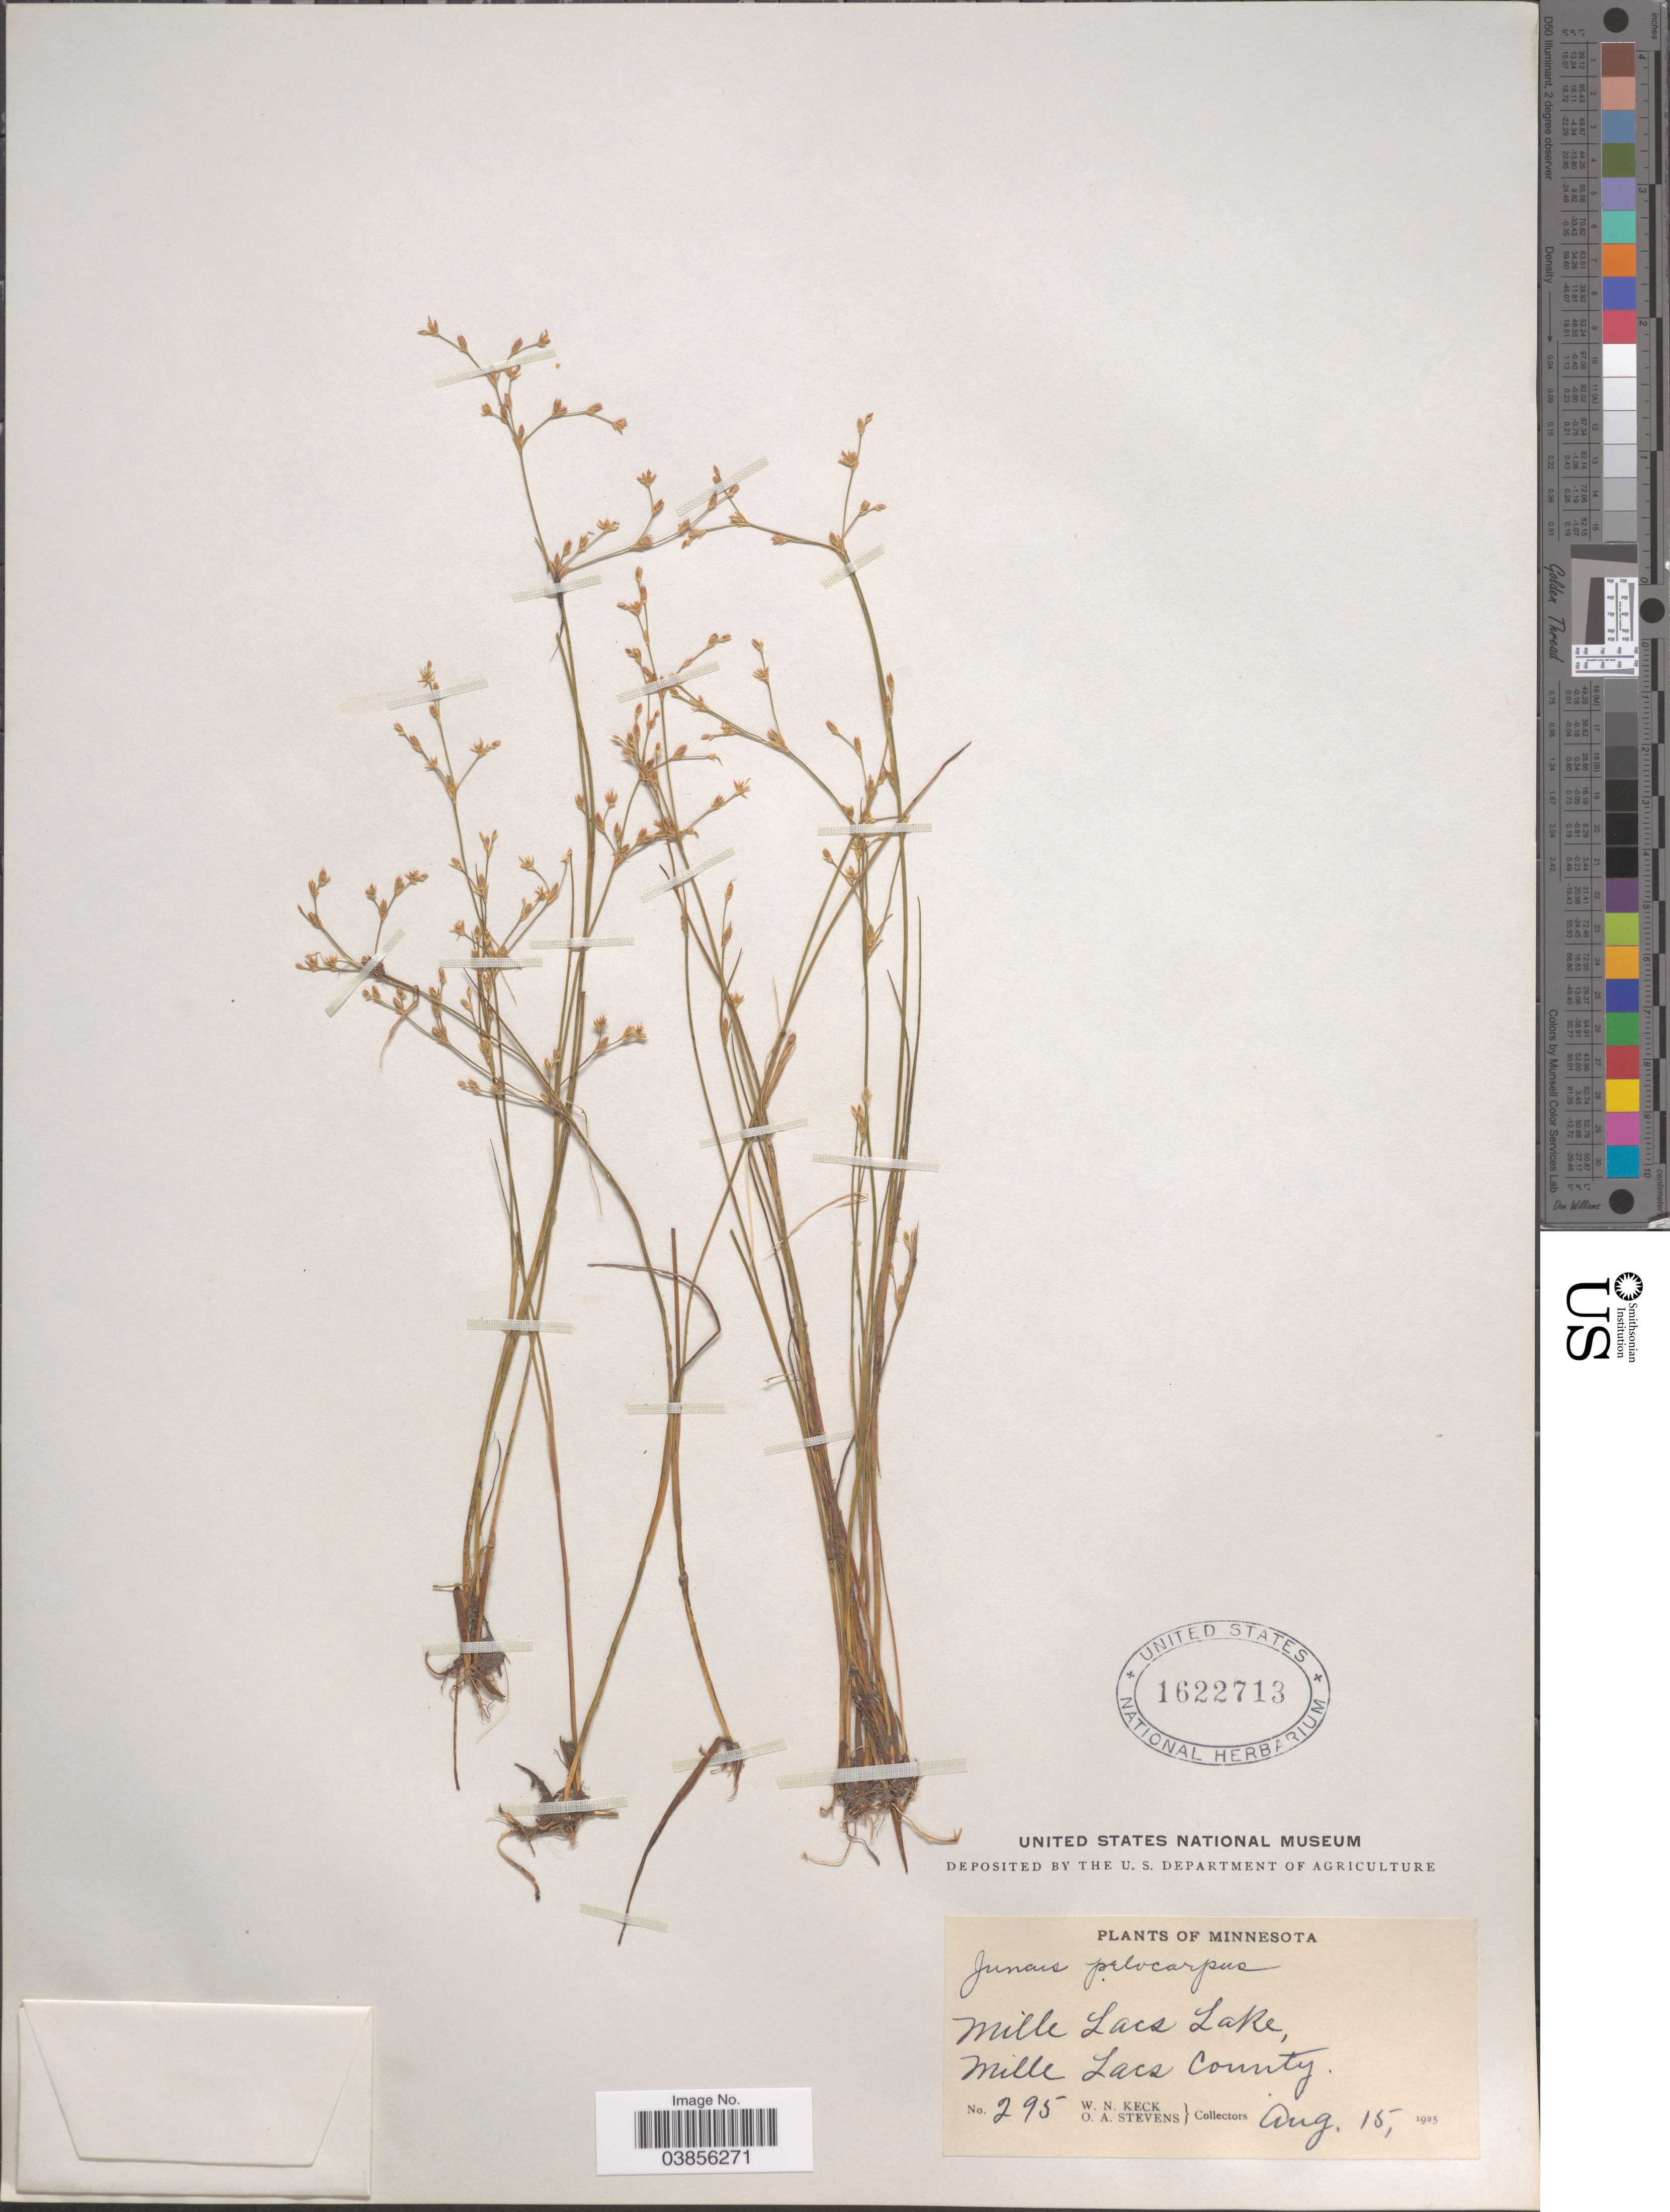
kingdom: Plantae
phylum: Tracheophyta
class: Liliopsida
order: Poales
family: Juncaceae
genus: Juncus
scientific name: Juncus pelocarpus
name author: E. Mey.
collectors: W. Keck & O. A. Stevens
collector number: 295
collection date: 1925-08-15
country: United States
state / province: Minnesota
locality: Mille Lacs Lake, Mille Lacs County.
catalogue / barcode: US 1622713